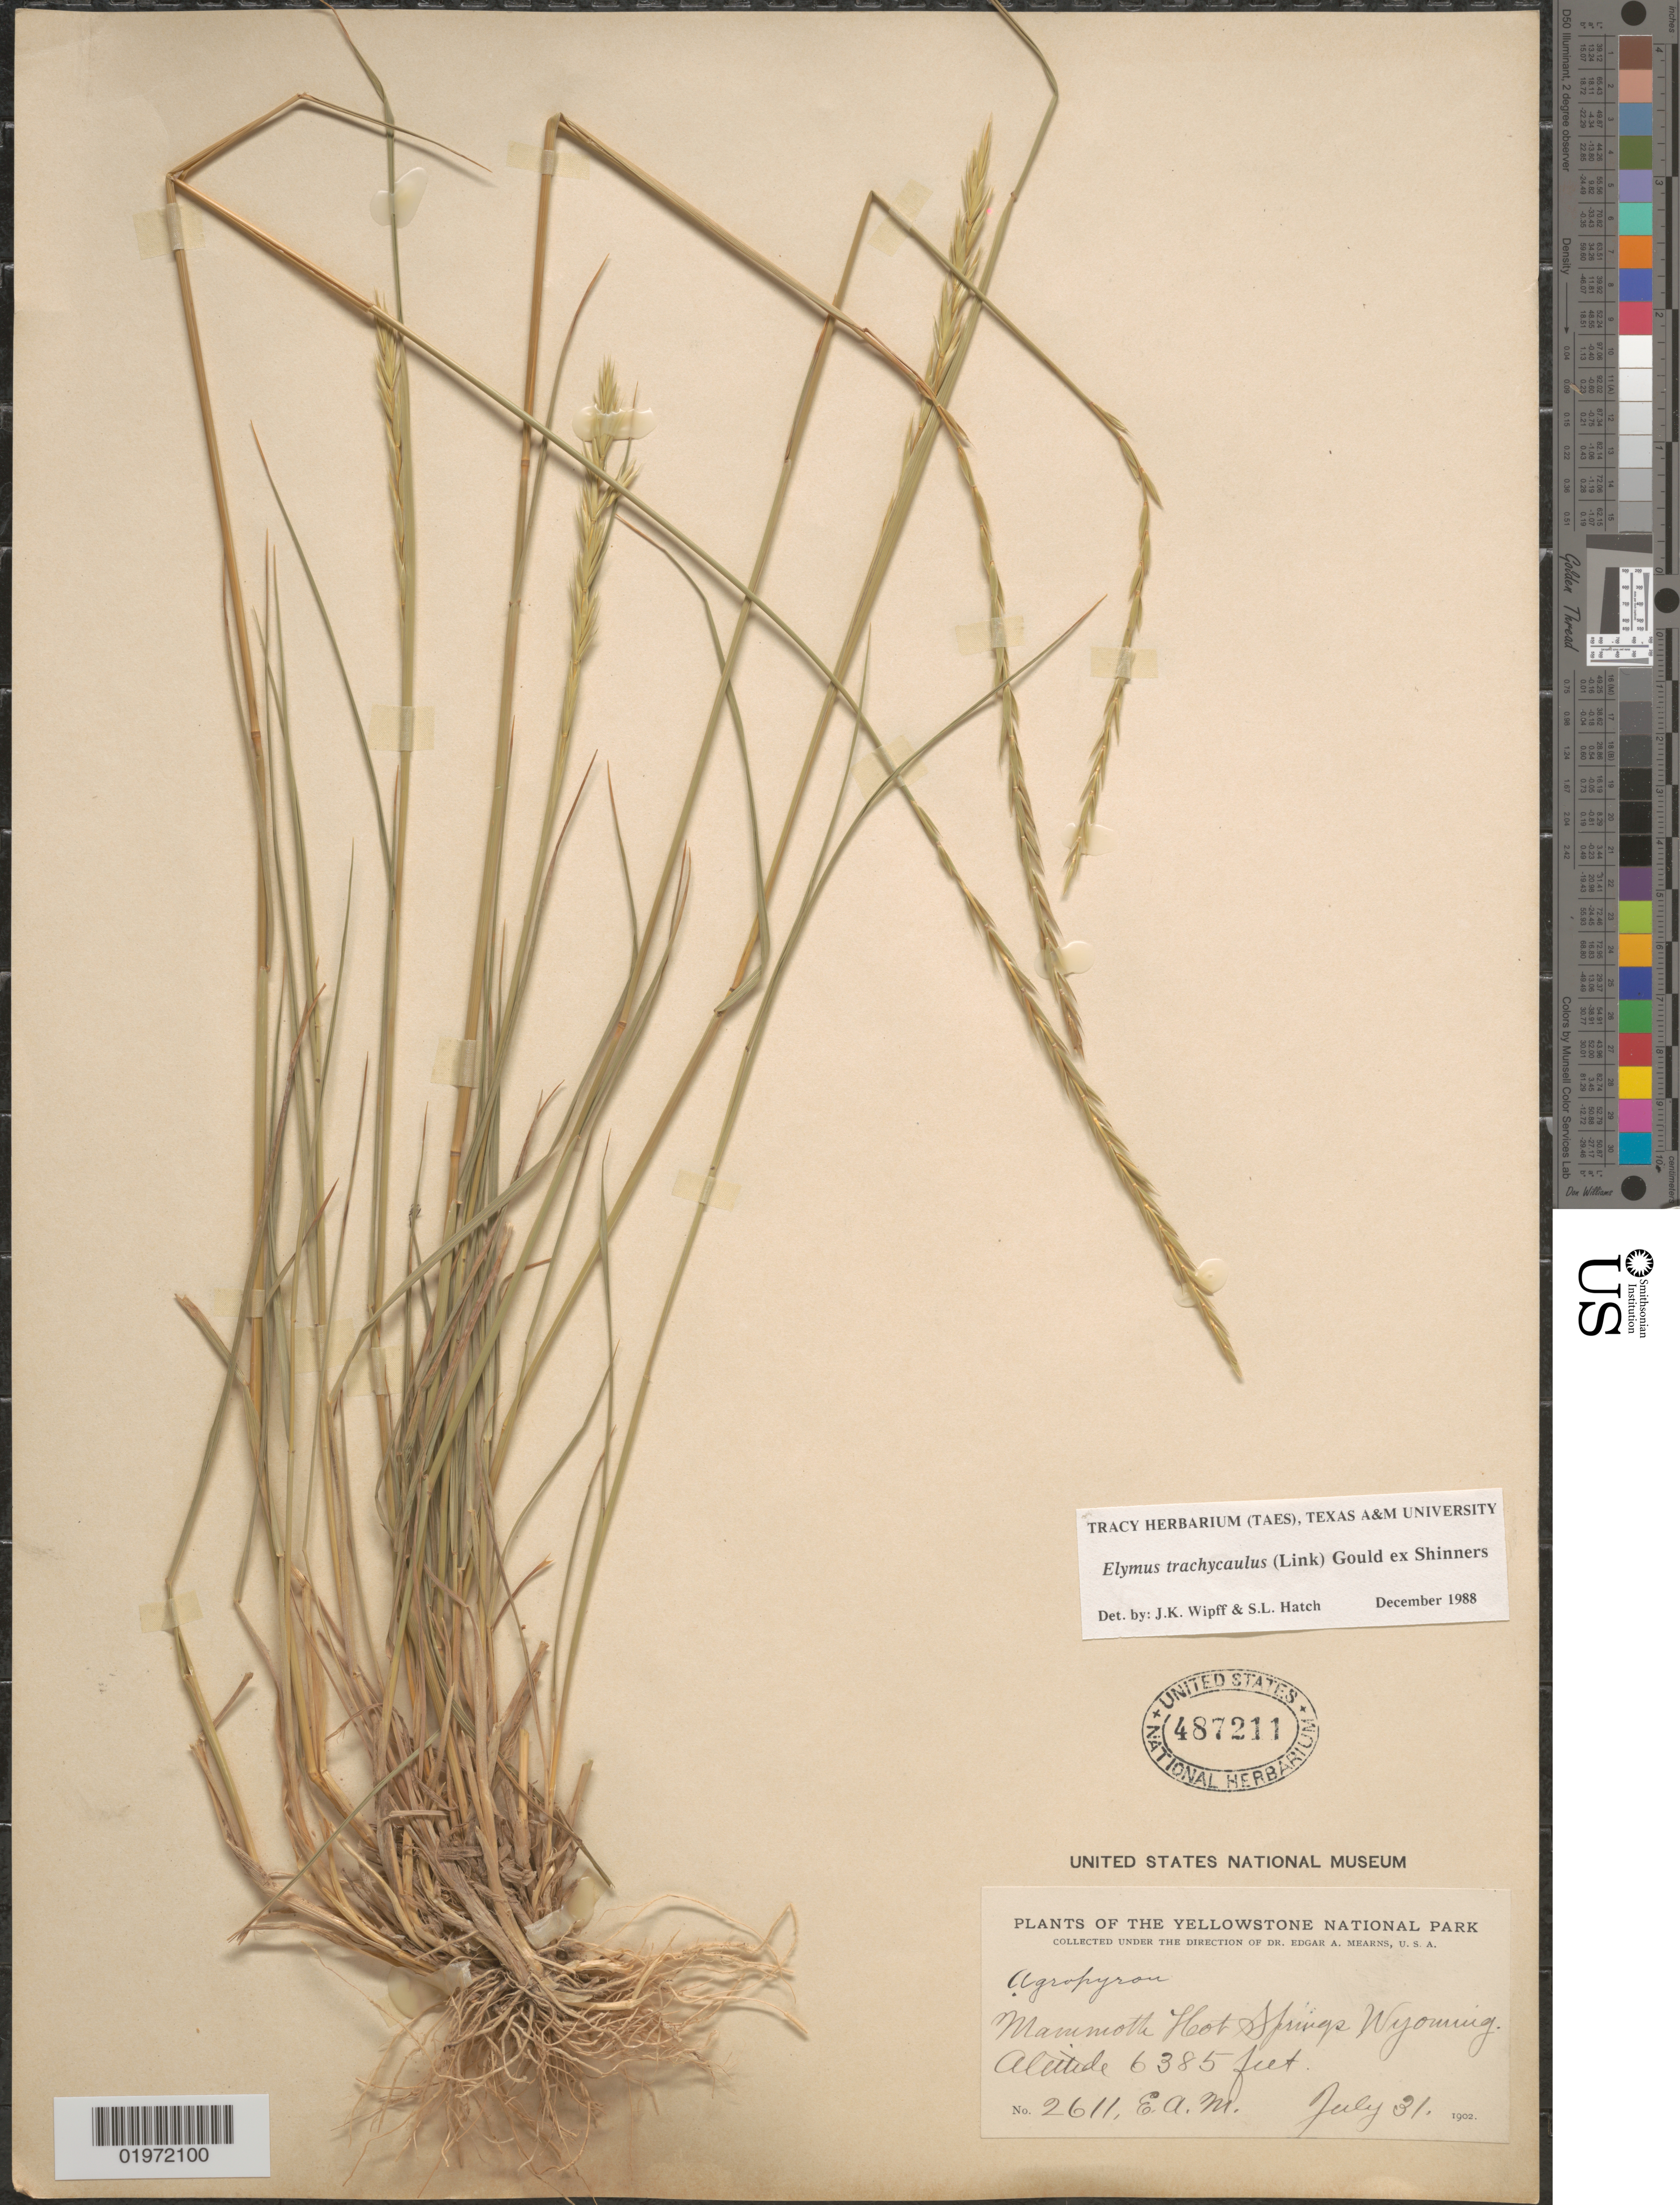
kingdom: Plantae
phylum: Tracheophyta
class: Liliopsida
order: Poales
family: Poaceae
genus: Elymus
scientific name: Elymus trachycaulus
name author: (Link) Gould ex Shinners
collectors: E. A. Mearns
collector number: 2611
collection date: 1902-07-31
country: United States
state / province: Wyoming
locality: The Yellowstone National Park. Mammoth Hot Springs.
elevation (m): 1946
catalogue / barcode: US 487211